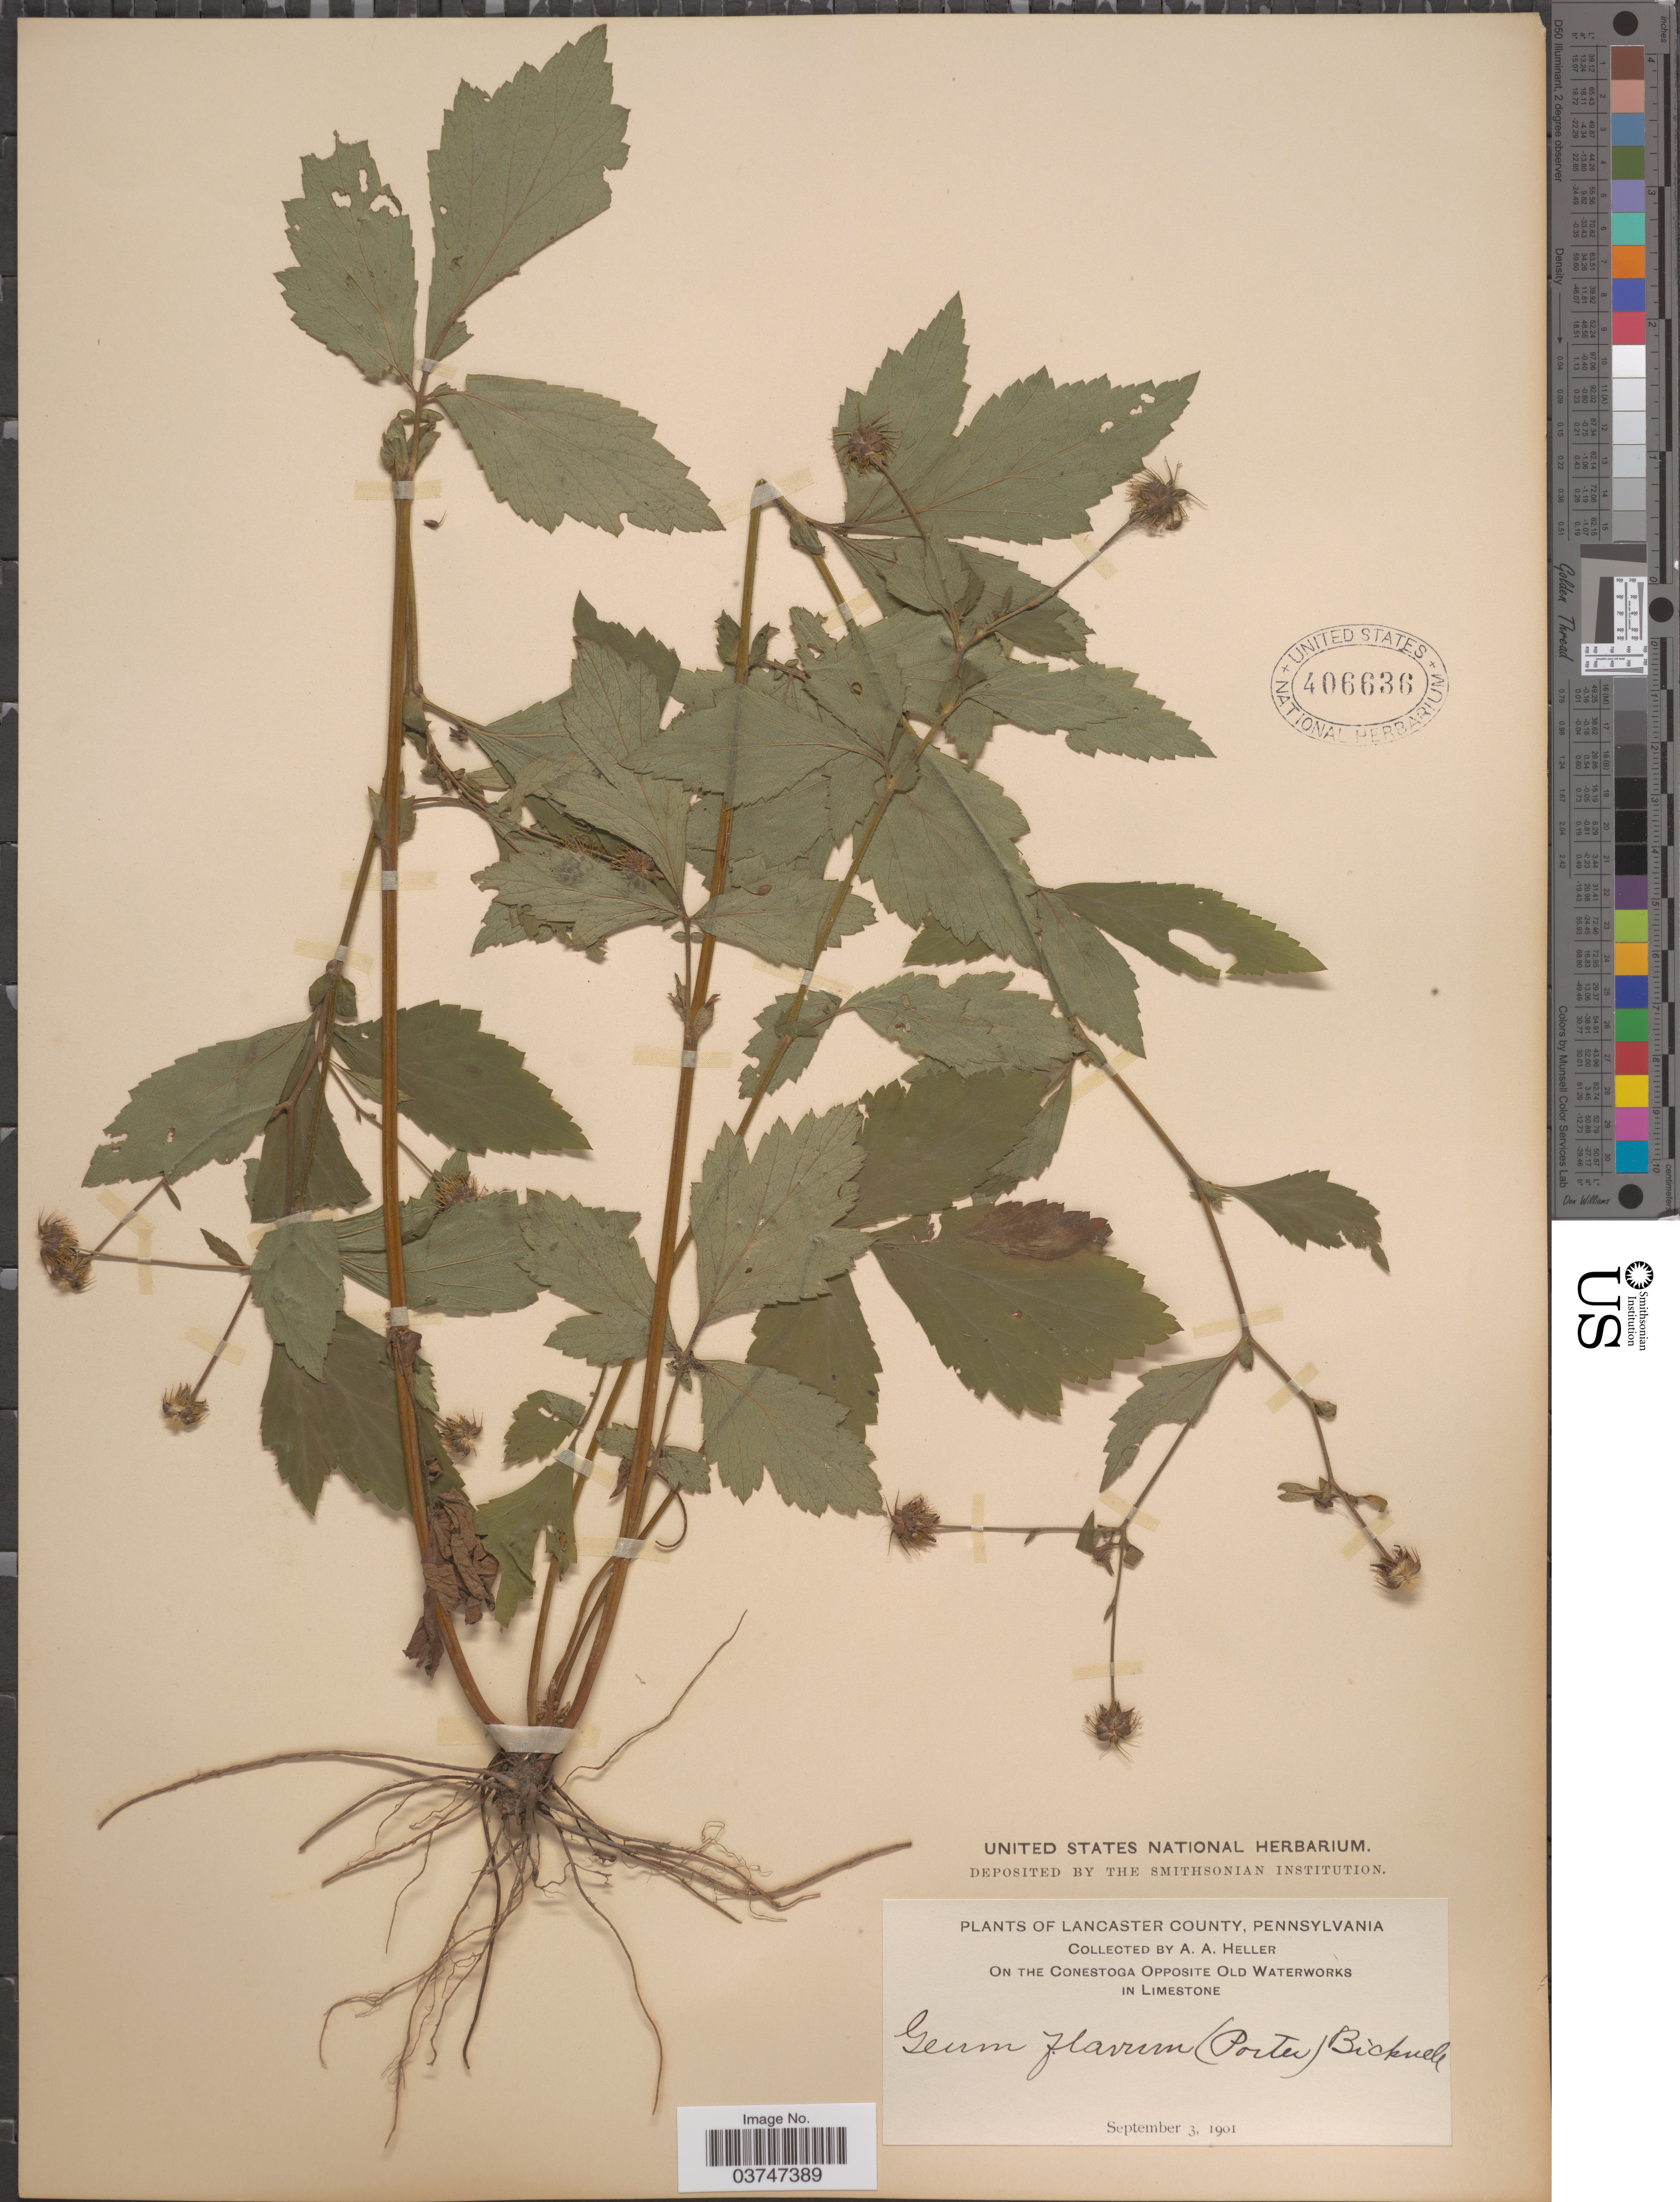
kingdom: Plantae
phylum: Tracheophyta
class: Magnoliopsida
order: Rosales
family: Rosaceae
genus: Geum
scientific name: Geum hirsutum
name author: Muhl. ex Link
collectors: A. A. Heller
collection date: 1901-09-03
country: United States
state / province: Pennsylvania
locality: Lancaster County. On the Conestoga Opposite Old Waterworks in Limestone.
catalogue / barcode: US 406636